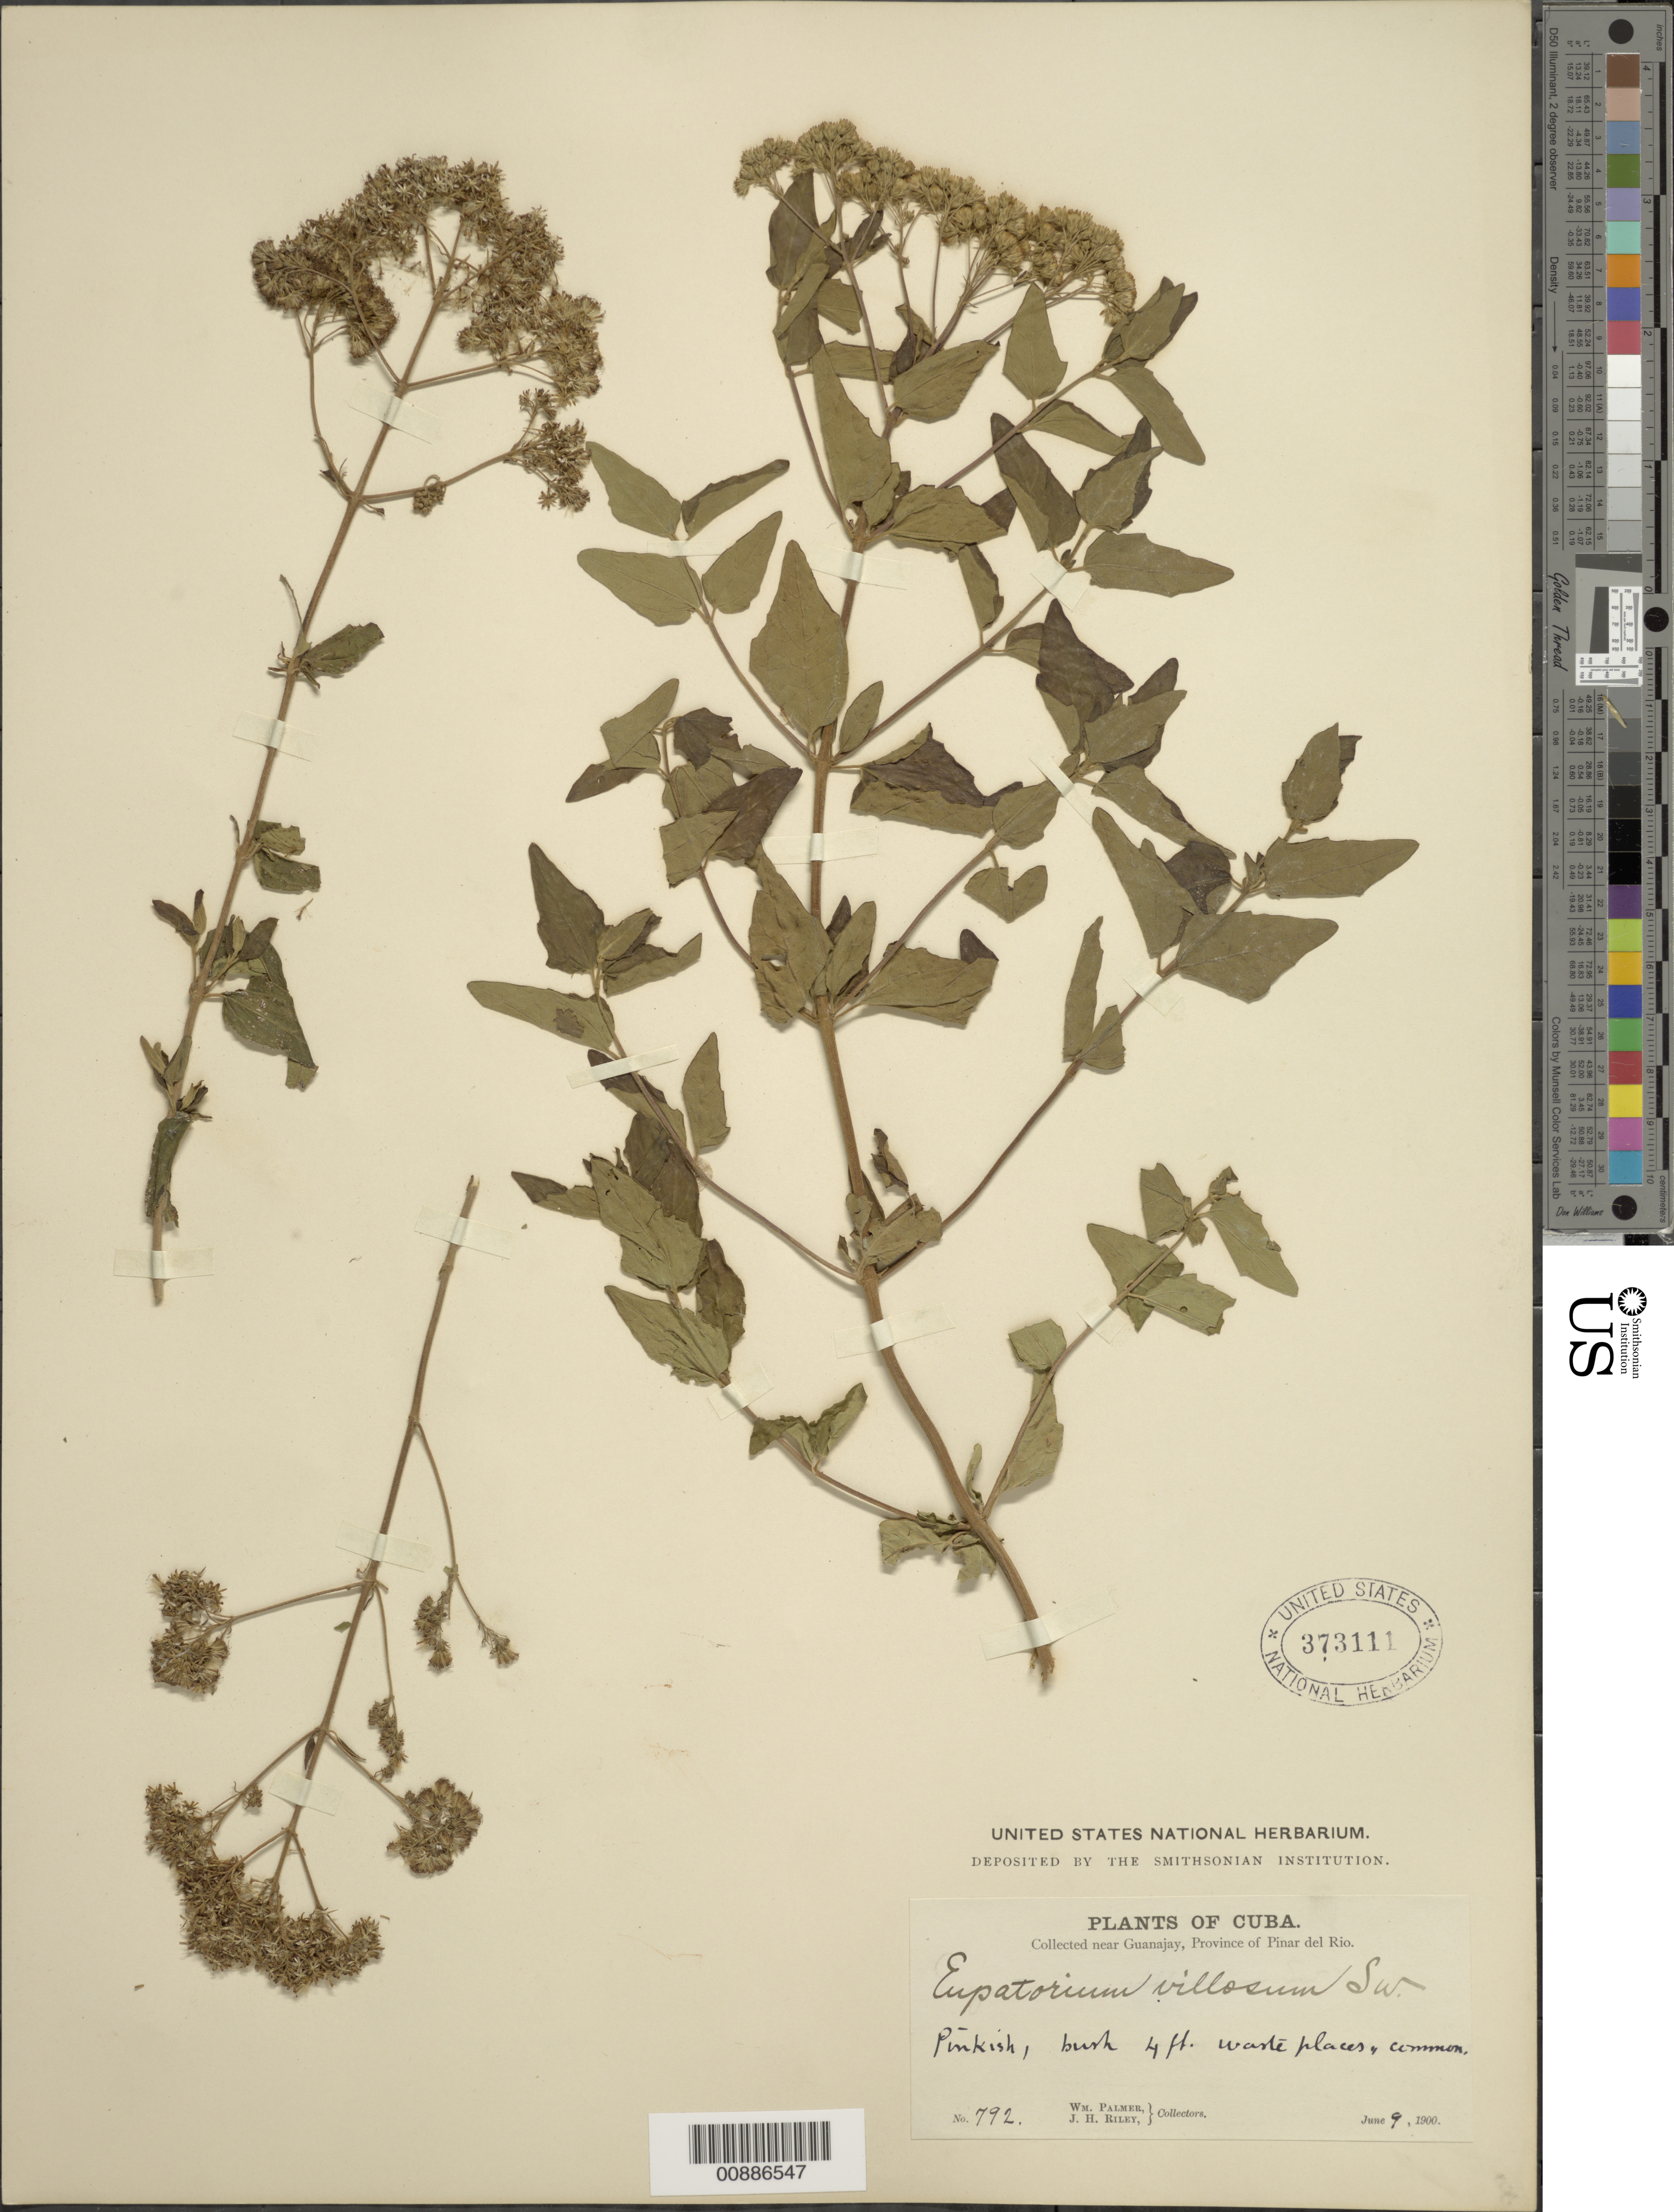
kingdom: Plantae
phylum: Tracheophyta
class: Magnoliopsida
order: Asterales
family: Asteraceae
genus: Koanophyllon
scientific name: Koanophyllon villosum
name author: (Sw.) R.M. King & H. Rob.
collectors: W. Palmer & J. H. Riley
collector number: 792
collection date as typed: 09 Jun 1900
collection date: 1900-06-09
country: Cuba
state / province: Pinar del Río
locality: Near Guanajay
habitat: Waste places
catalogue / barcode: US 373111